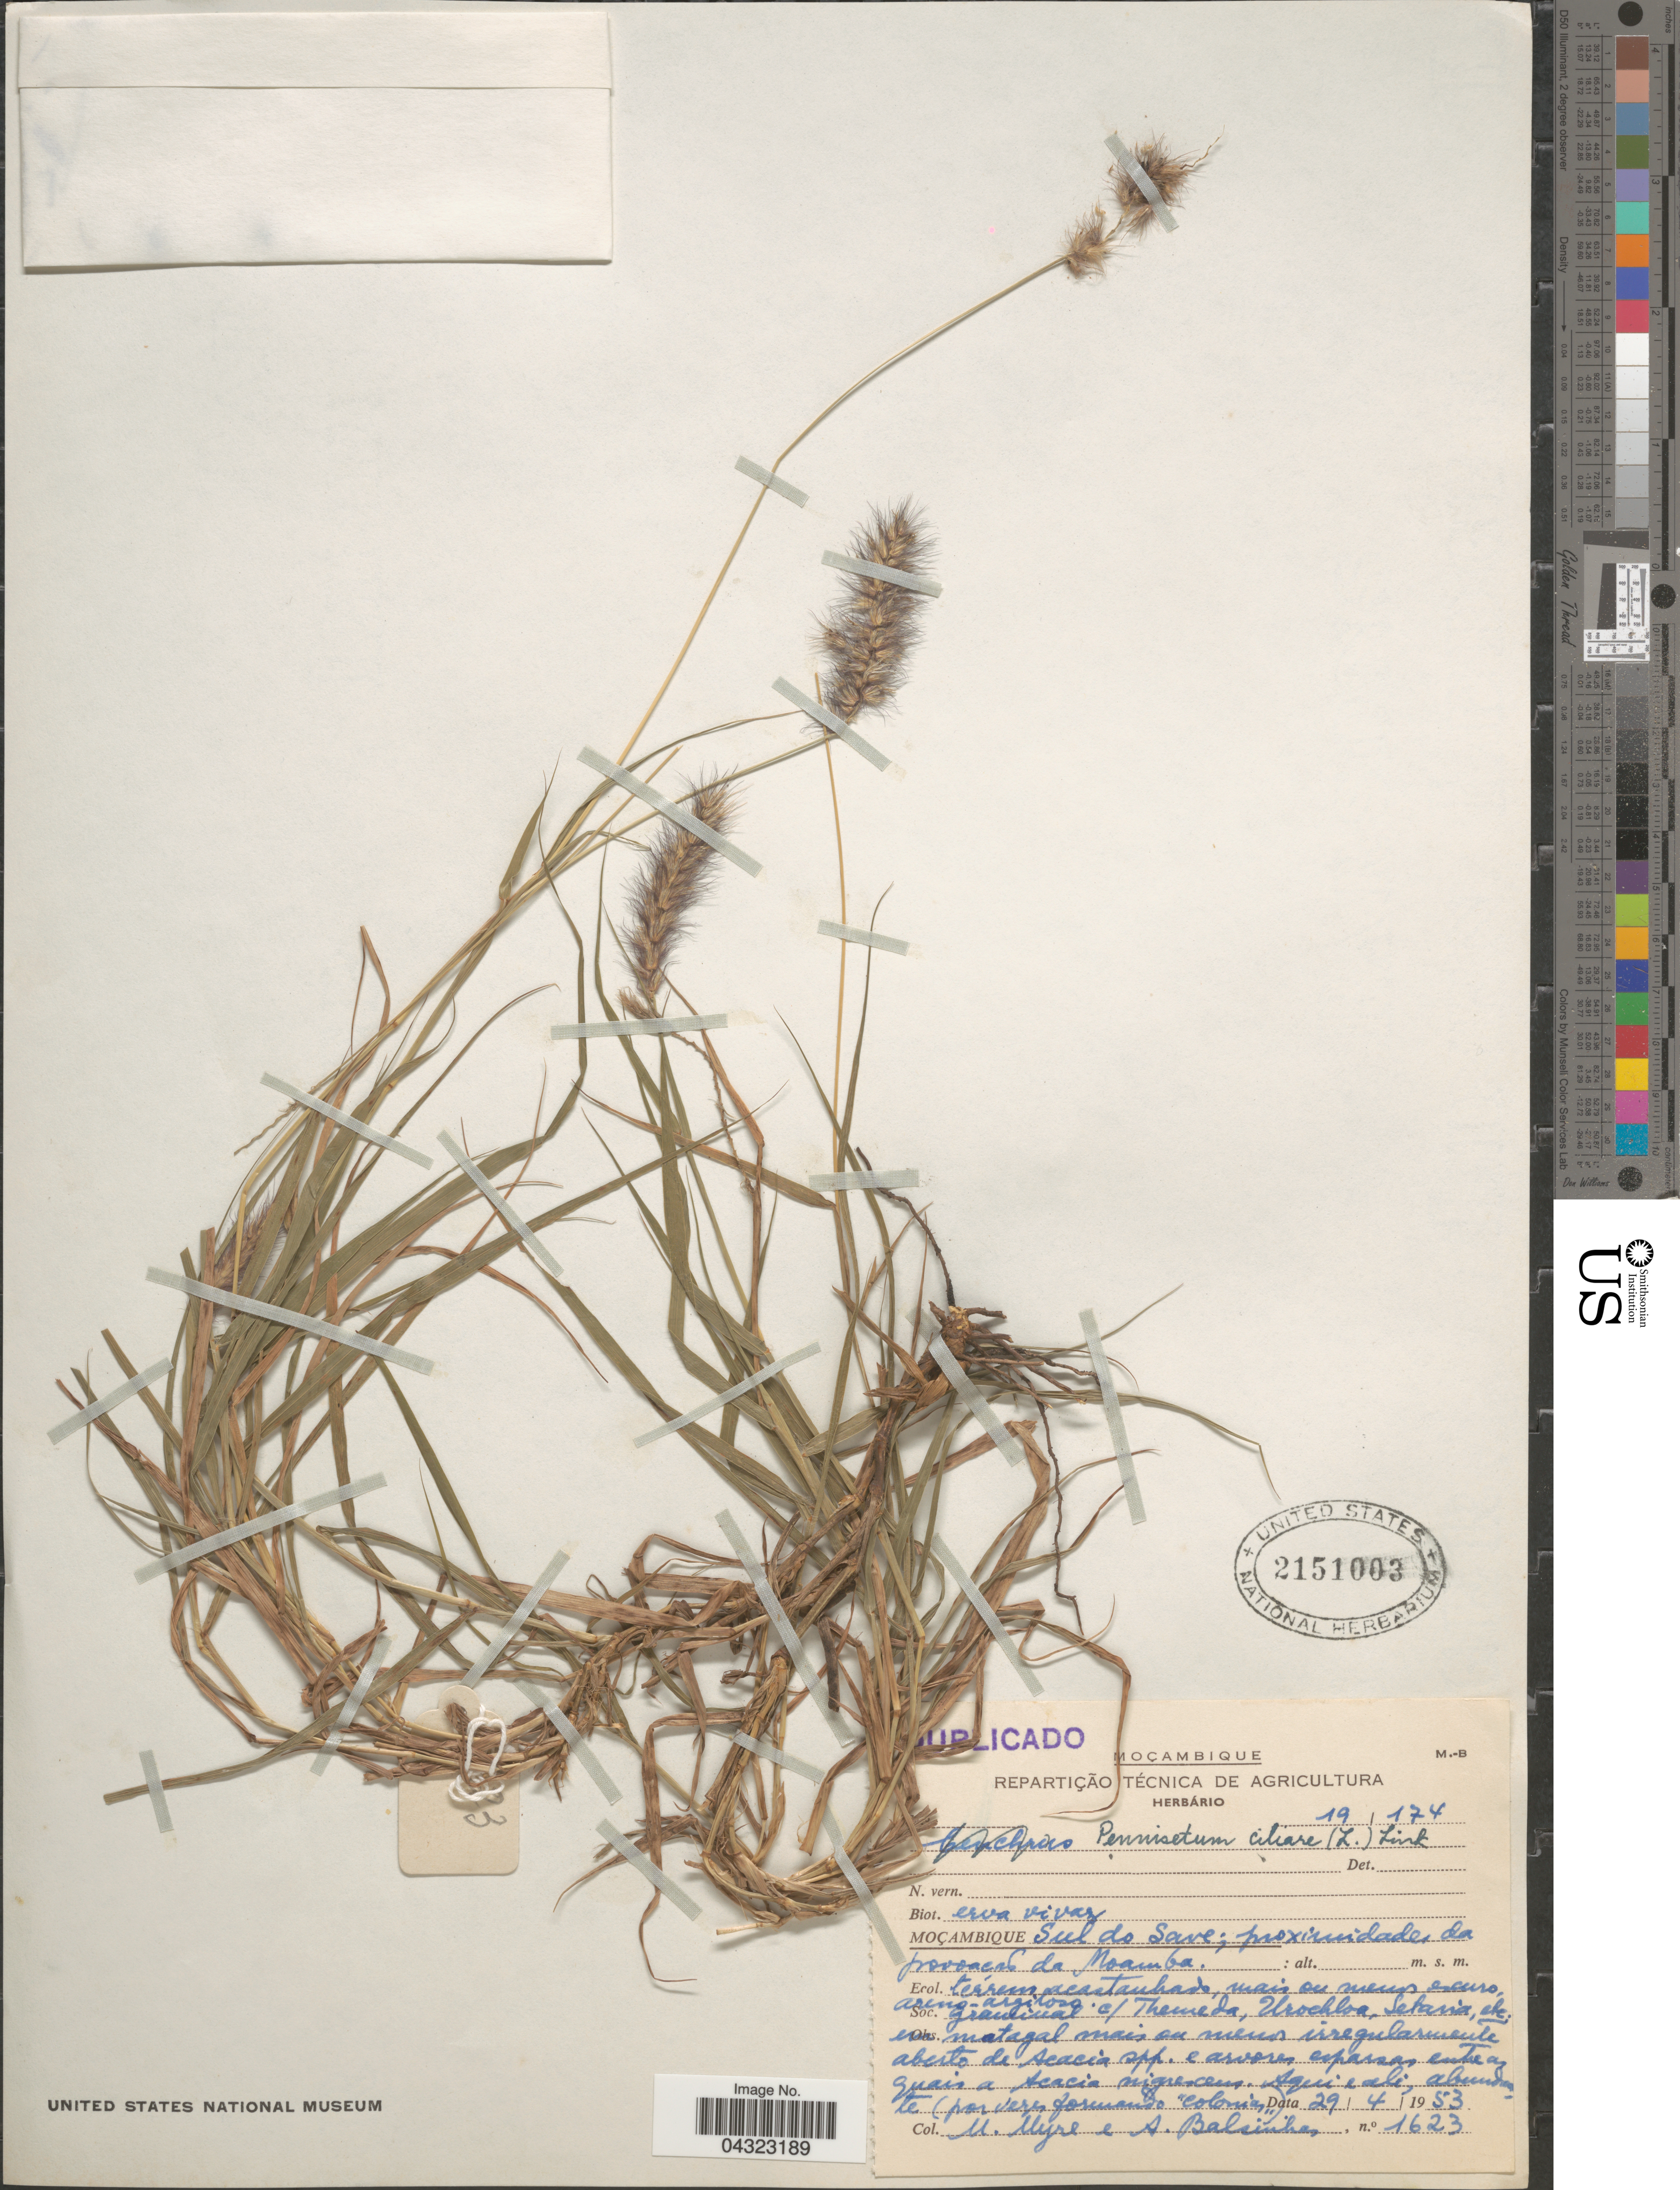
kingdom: Plantae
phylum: Tracheophyta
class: Liliopsida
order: Poales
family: Poaceae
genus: Cenchrus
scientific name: Cenchrus ciliaris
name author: L.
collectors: Myre, M. & A. A. Balsinhas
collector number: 1623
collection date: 1953-04-29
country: Mozambique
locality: Moçambique: Sul do Save; proximidades da povoação da Moamba.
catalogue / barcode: US 2151003